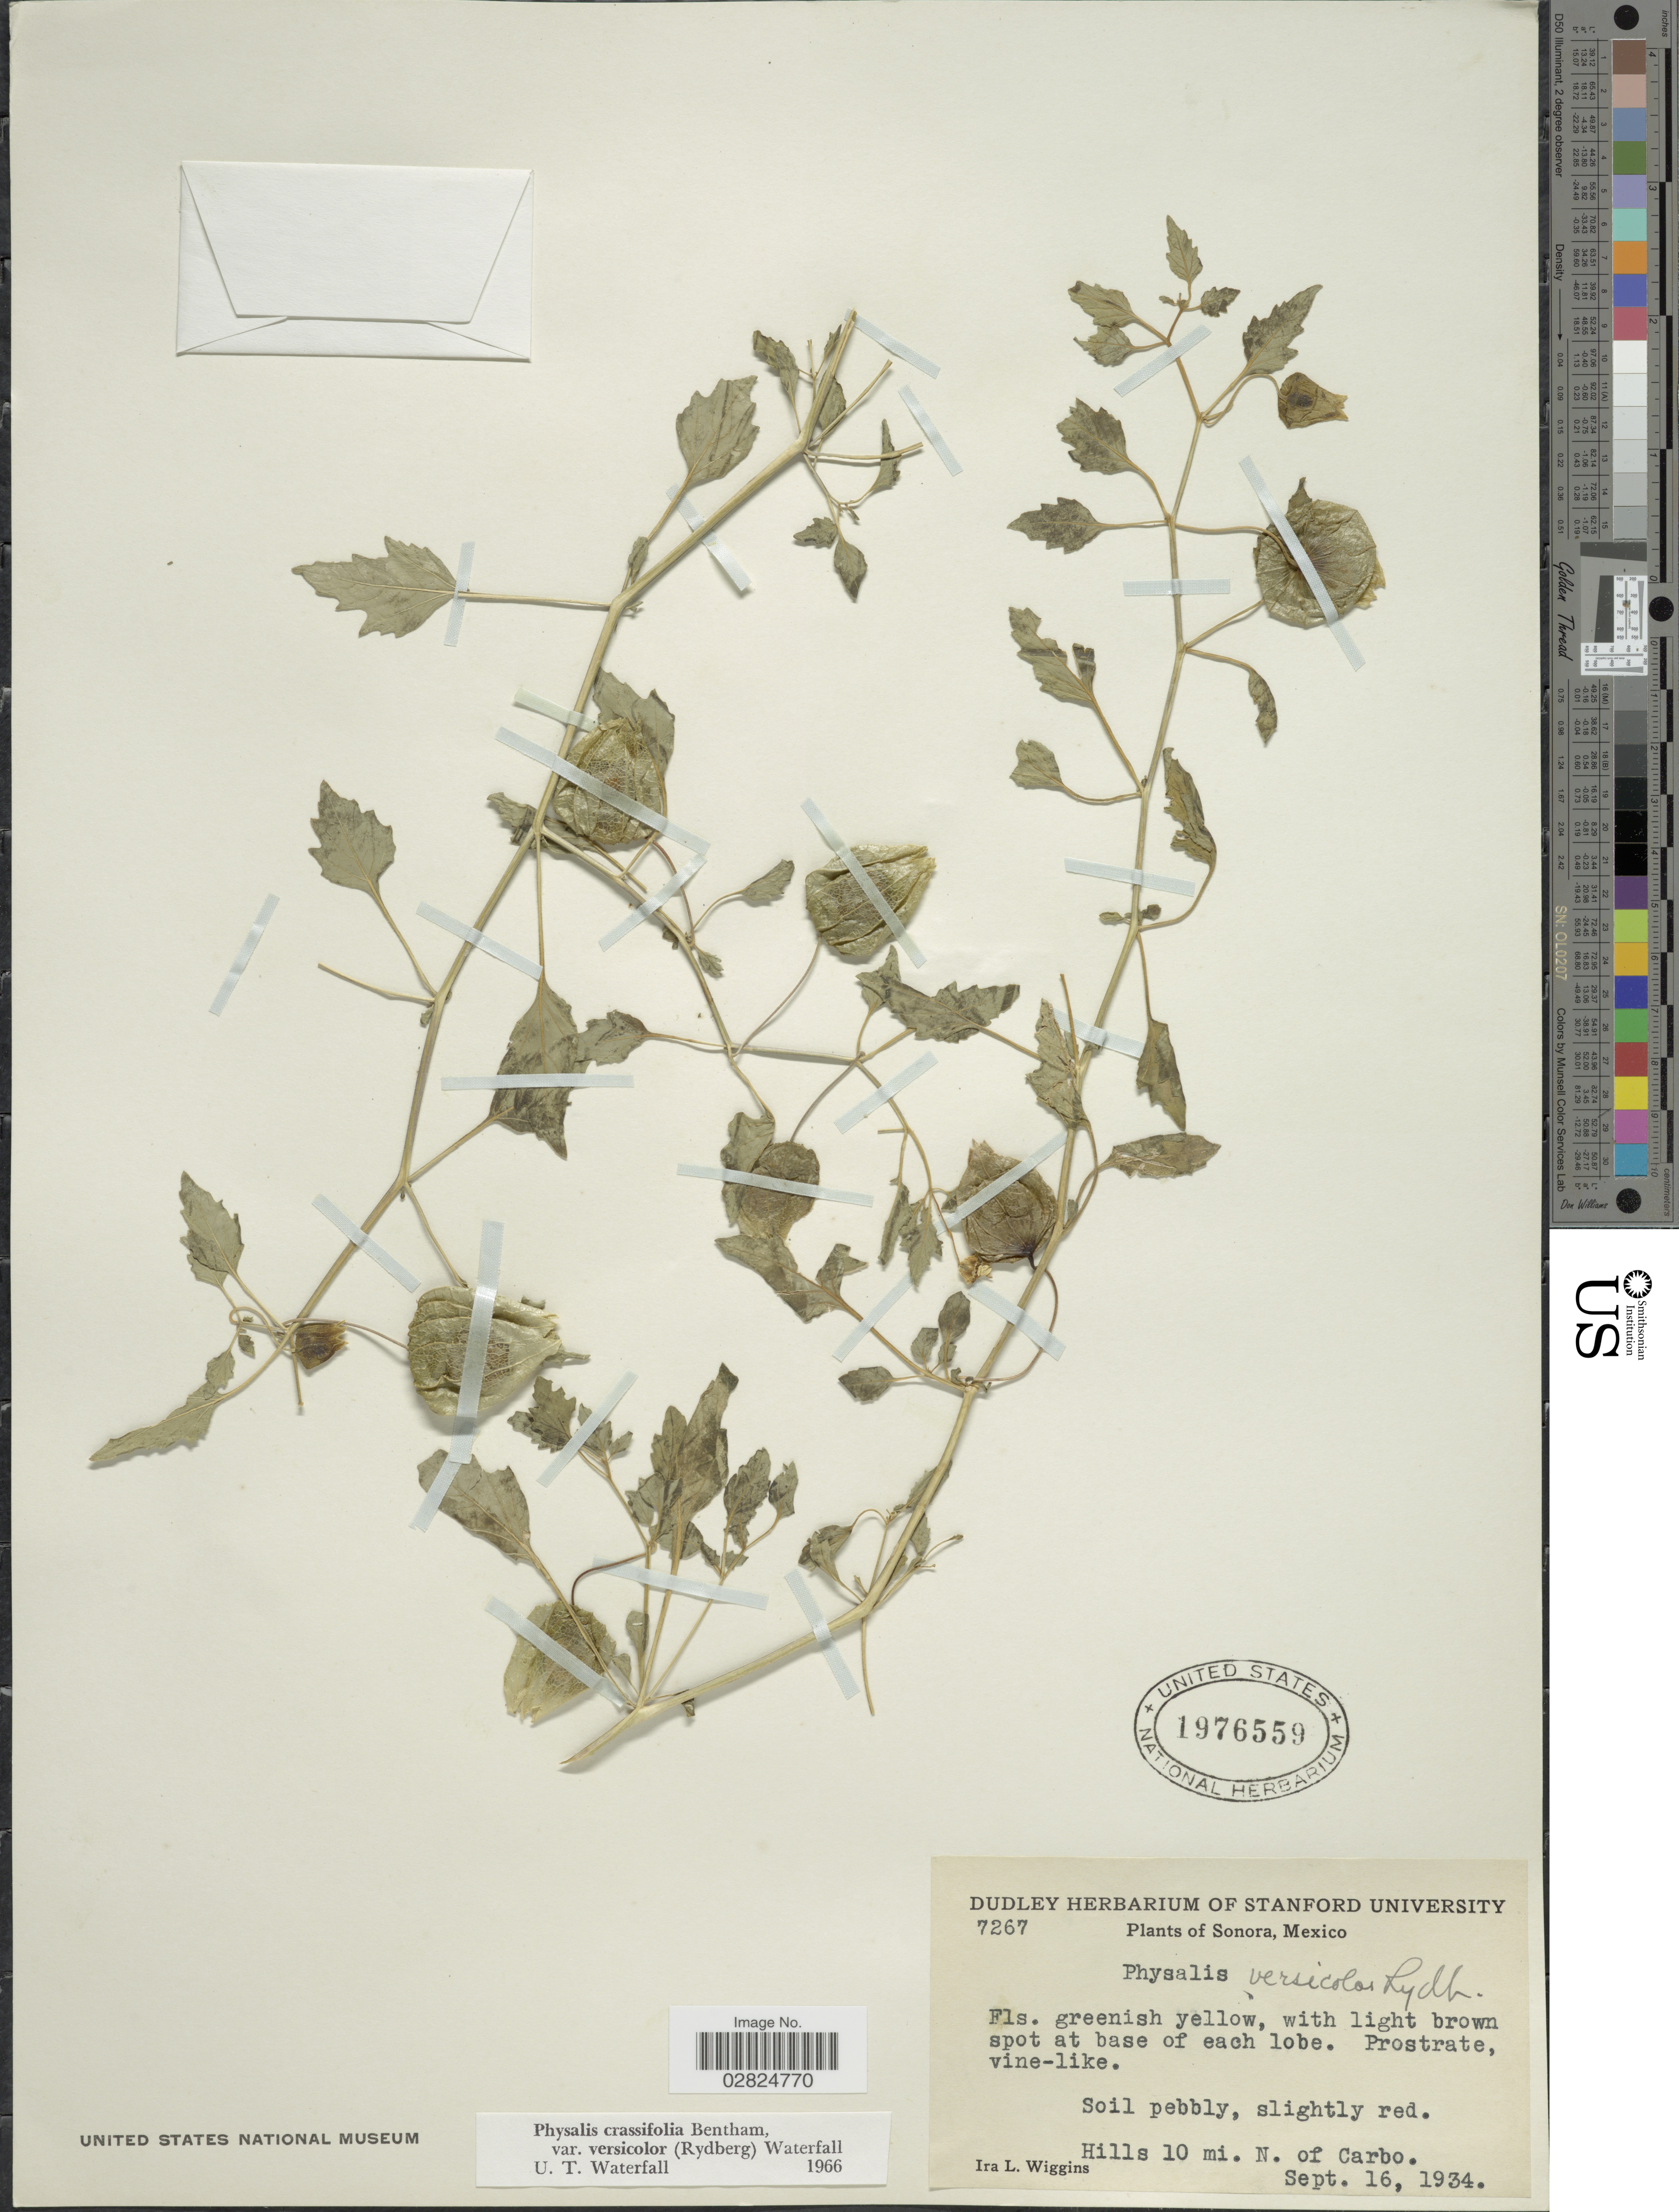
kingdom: Plantae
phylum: Tracheophyta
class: Magnoliopsida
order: Solanales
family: Solanaceae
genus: Physalis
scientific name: Physalis crassifolia var. versicolor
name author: Benth.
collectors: I. L. Wiggins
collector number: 7267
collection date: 1934-09-16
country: Mexico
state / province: Sonora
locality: Hills 10 mi. N. of Carbo.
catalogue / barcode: US 1976559